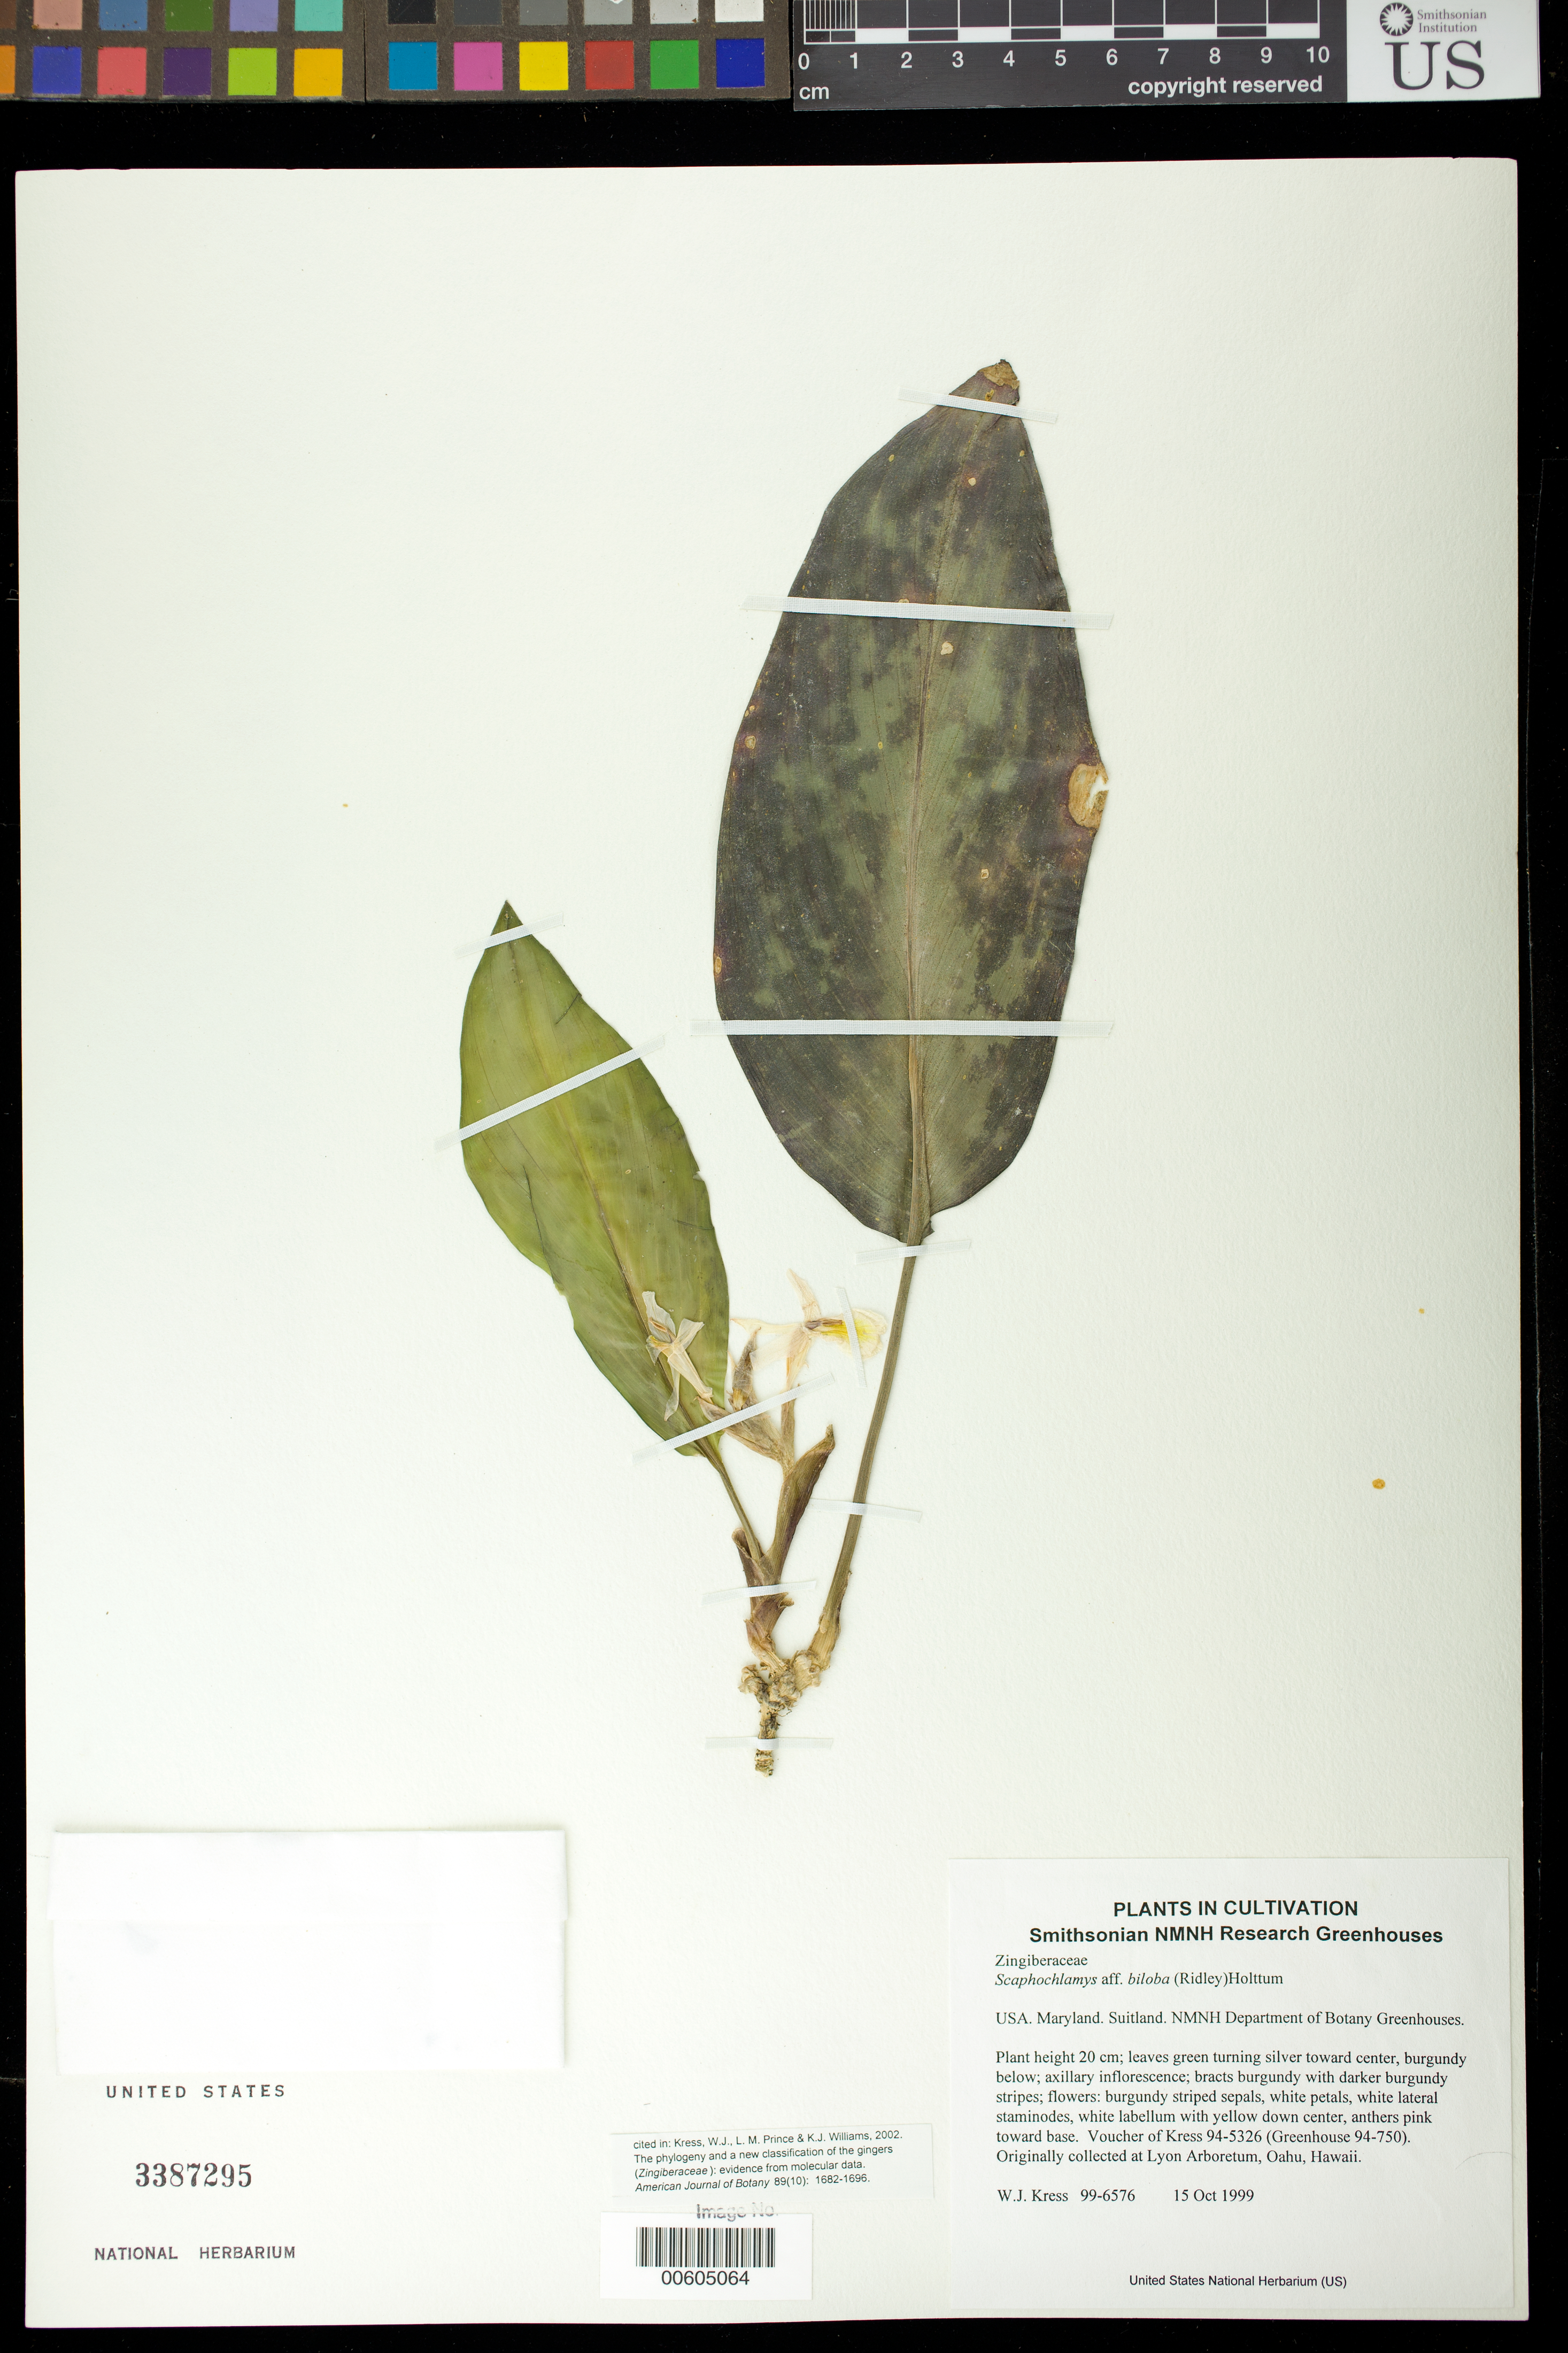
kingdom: Plantae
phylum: Tracheophyta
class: Liliopsida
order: Zingiberales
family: Zingiberaceae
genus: Scaphochlamys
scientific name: Scaphochlamys biloba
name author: (Ridl.) Holttum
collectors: W. J. Kress & M. Bordelon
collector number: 99-6576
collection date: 1999-10-15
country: United States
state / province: Maryland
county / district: Prince George's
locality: NMNH Botany Research Greenhouses. Suitland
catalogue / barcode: US 3387295